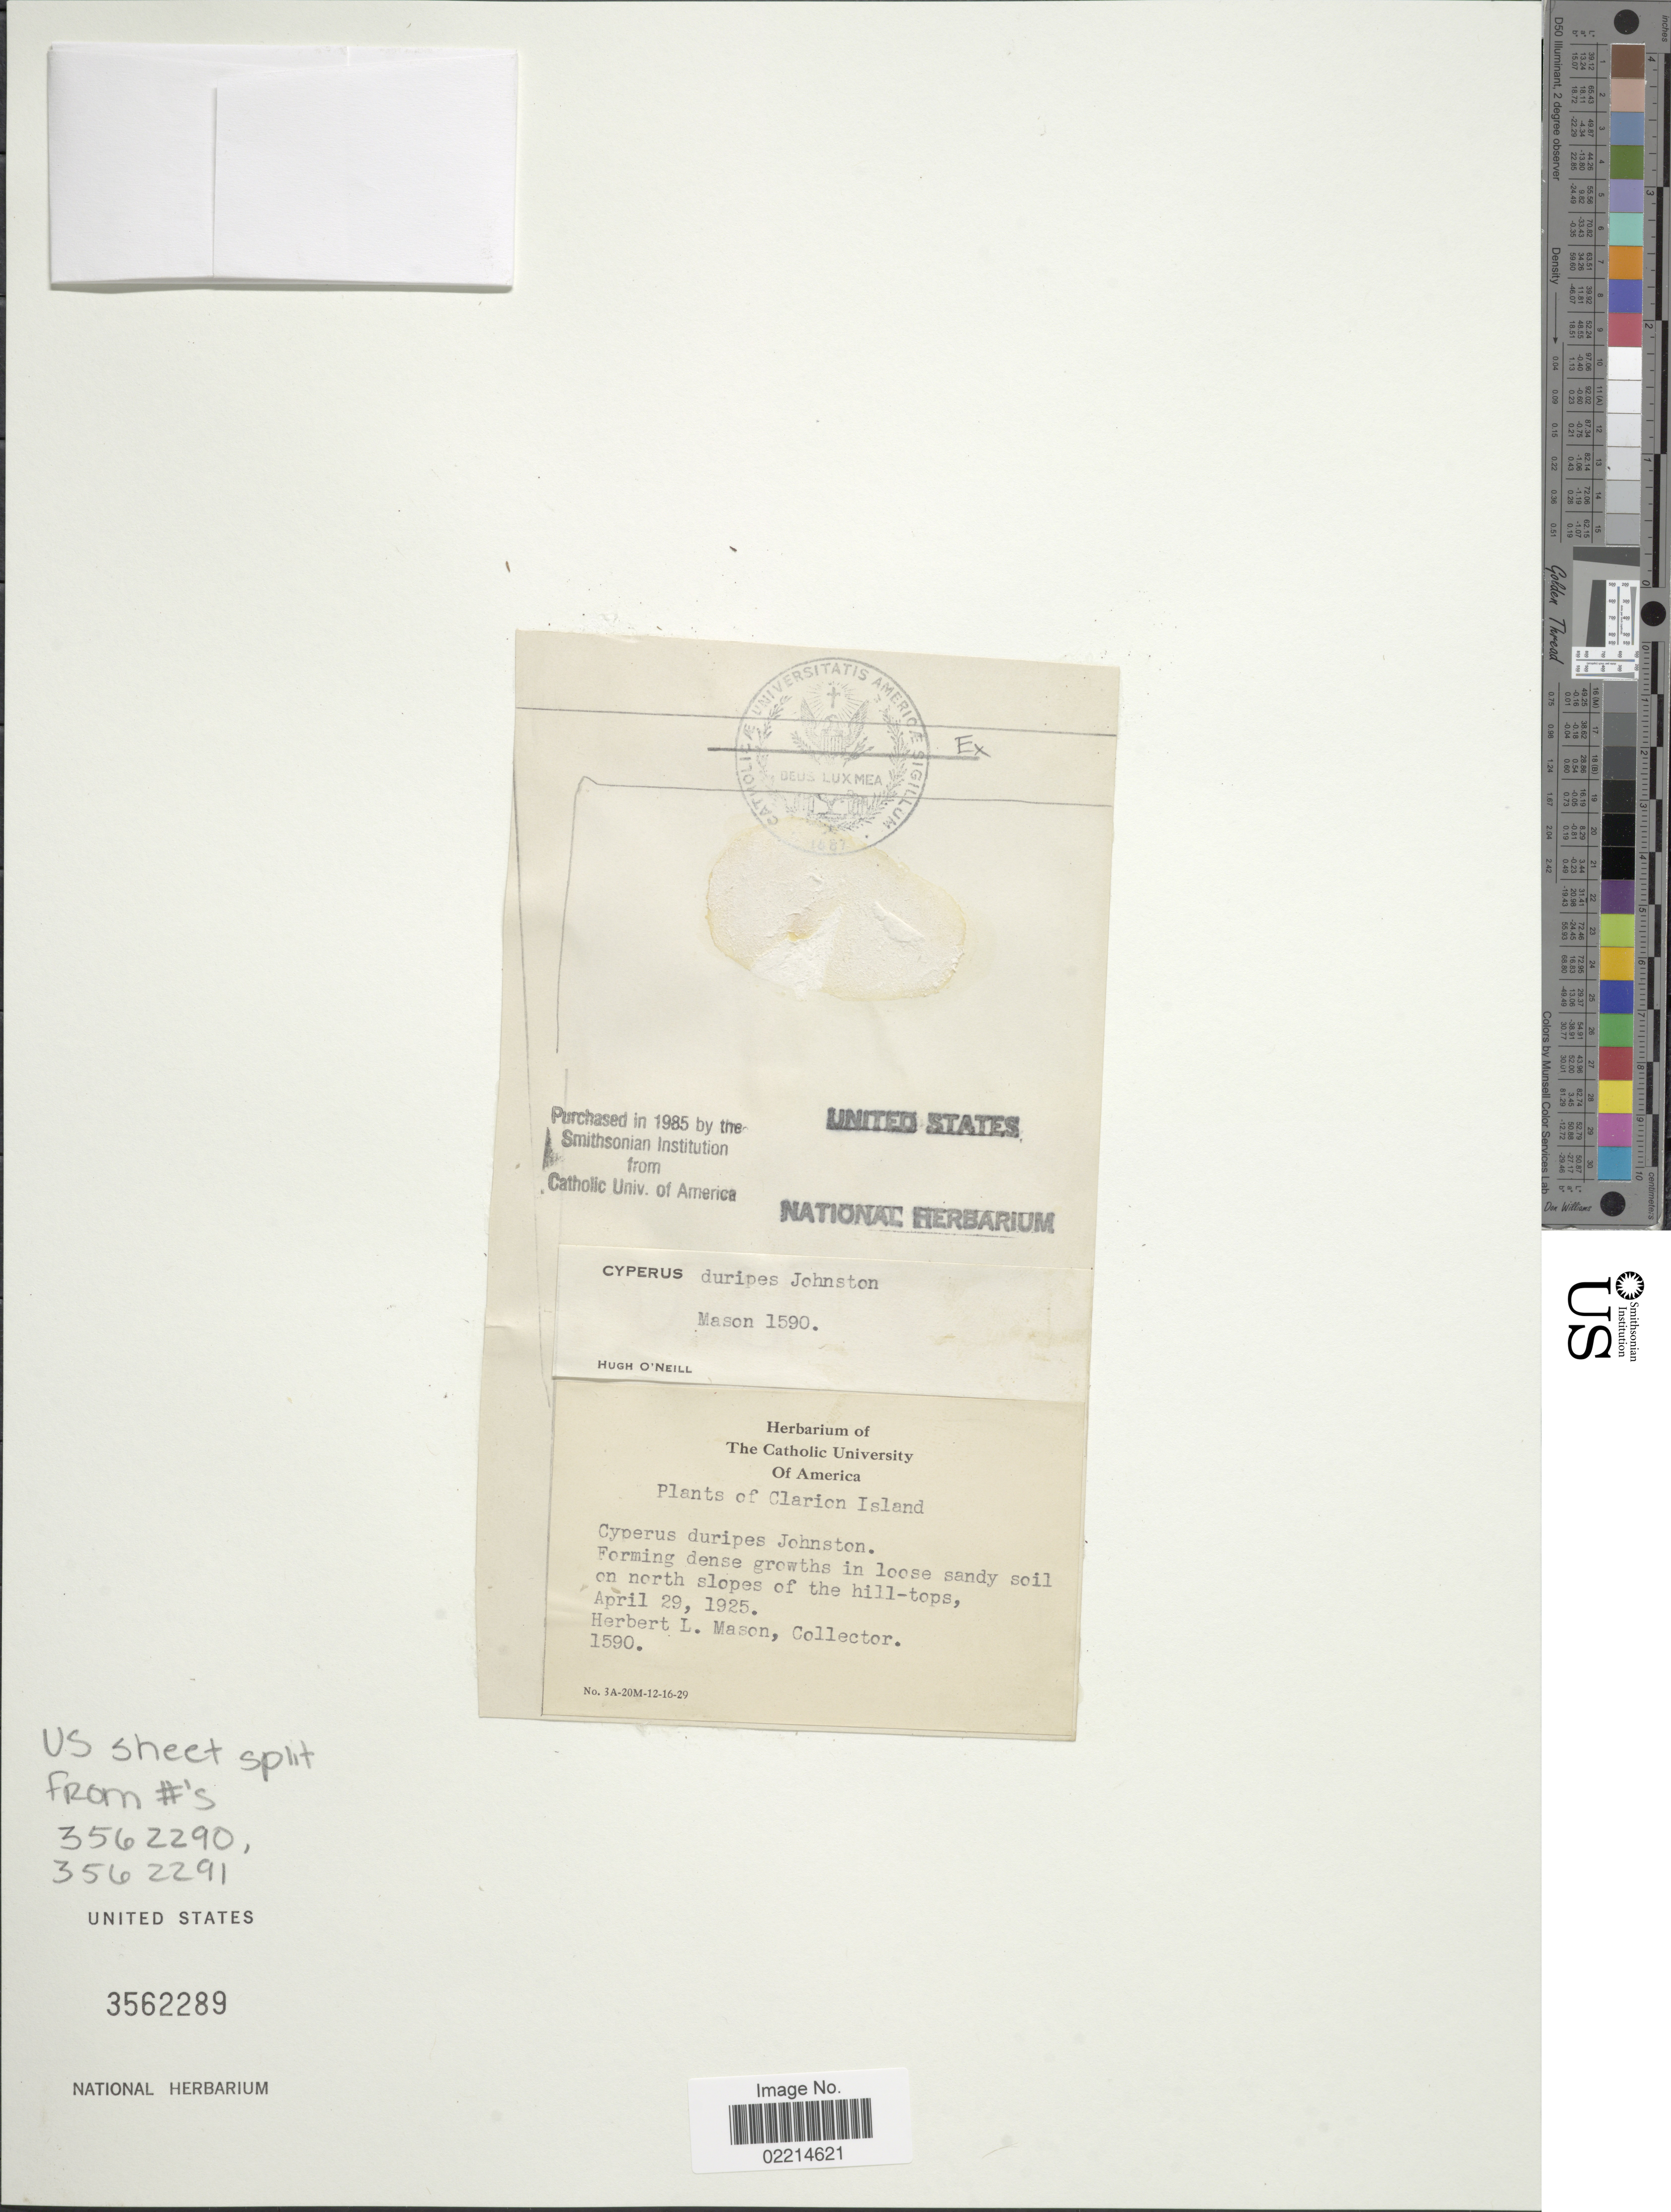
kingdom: Plantae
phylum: Tracheophyta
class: Liliopsida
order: Poales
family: Cyperaceae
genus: Cyperus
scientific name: Cyperus duripes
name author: I.M. Johnst.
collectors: H. L. Mason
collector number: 1590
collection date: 1925-04-29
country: Mexico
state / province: Colima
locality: Clarion Island. Forming dense growths in loose sandy soil on north slopes of the hill-tops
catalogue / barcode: US 3562289